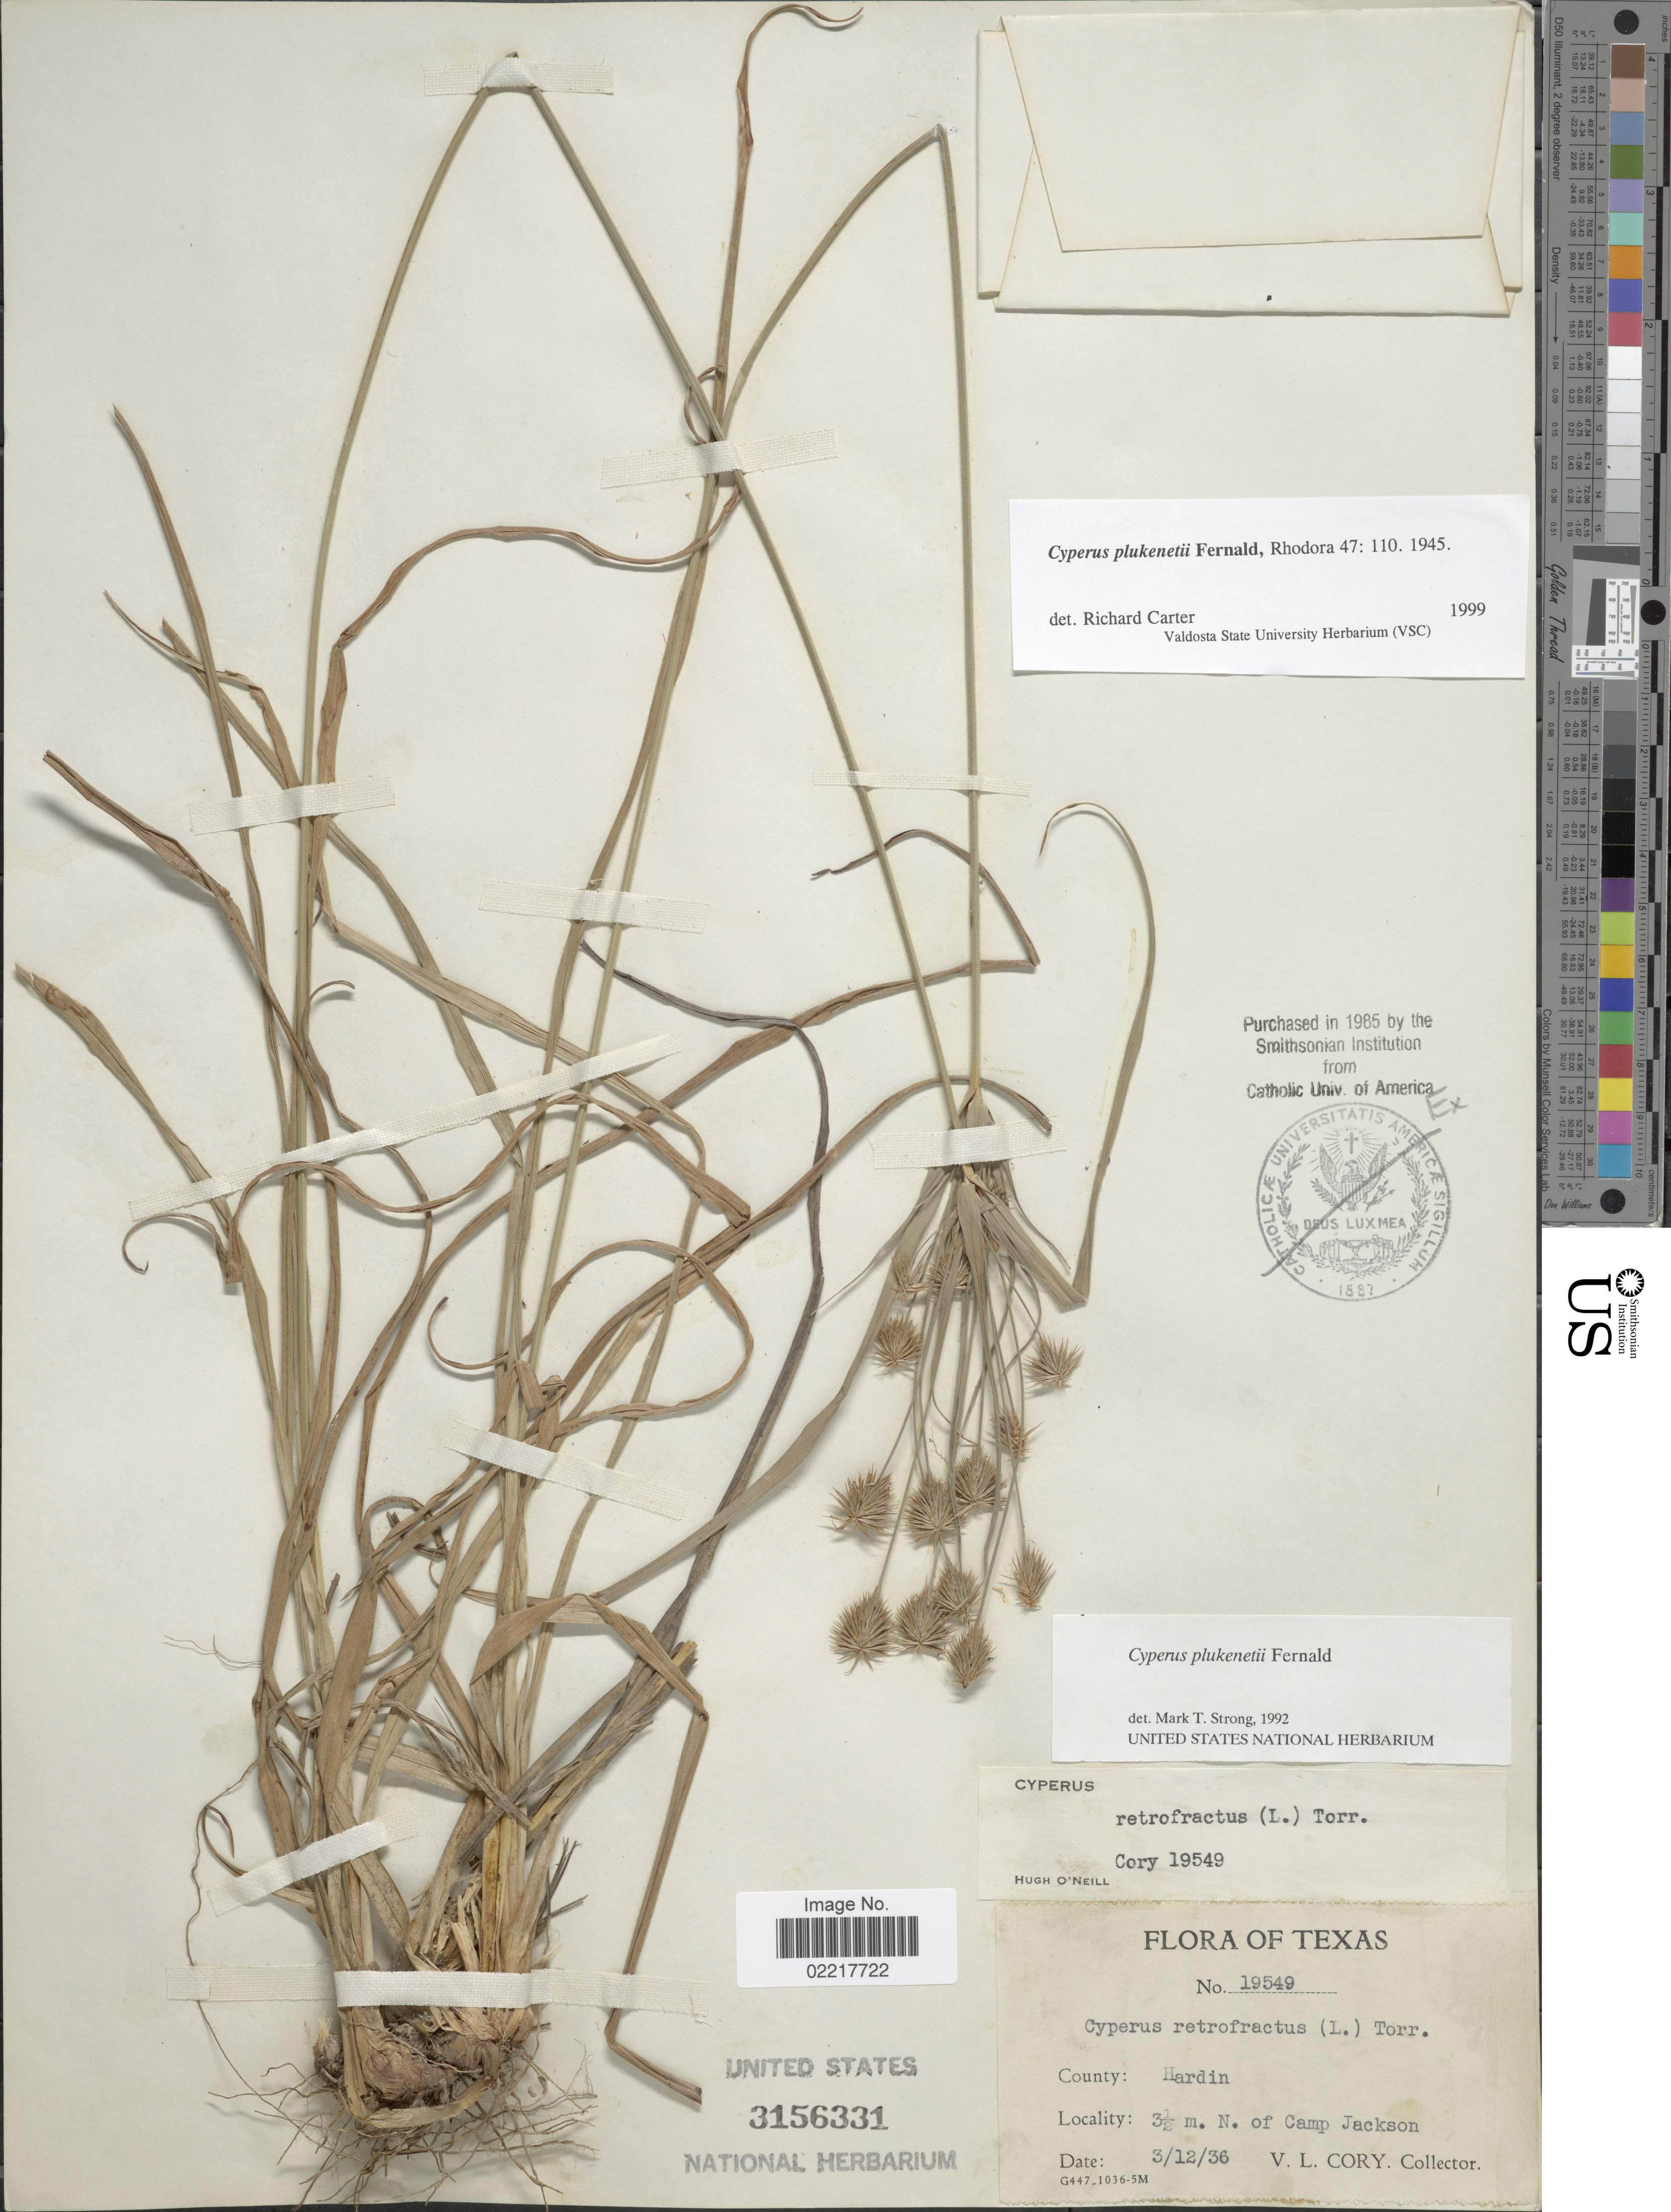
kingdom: Plantae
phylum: Tracheophyta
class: Liliopsida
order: Poales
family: Cyperaceae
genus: Cyperus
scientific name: Cyperus plukenetii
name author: Fernald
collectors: V. Cory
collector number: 19549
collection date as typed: Transcribed d/m/y: 12/3/36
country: United States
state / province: Texas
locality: County: Hardin. 3 1/2 m. N. of Camp Jackson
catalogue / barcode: US 3156331